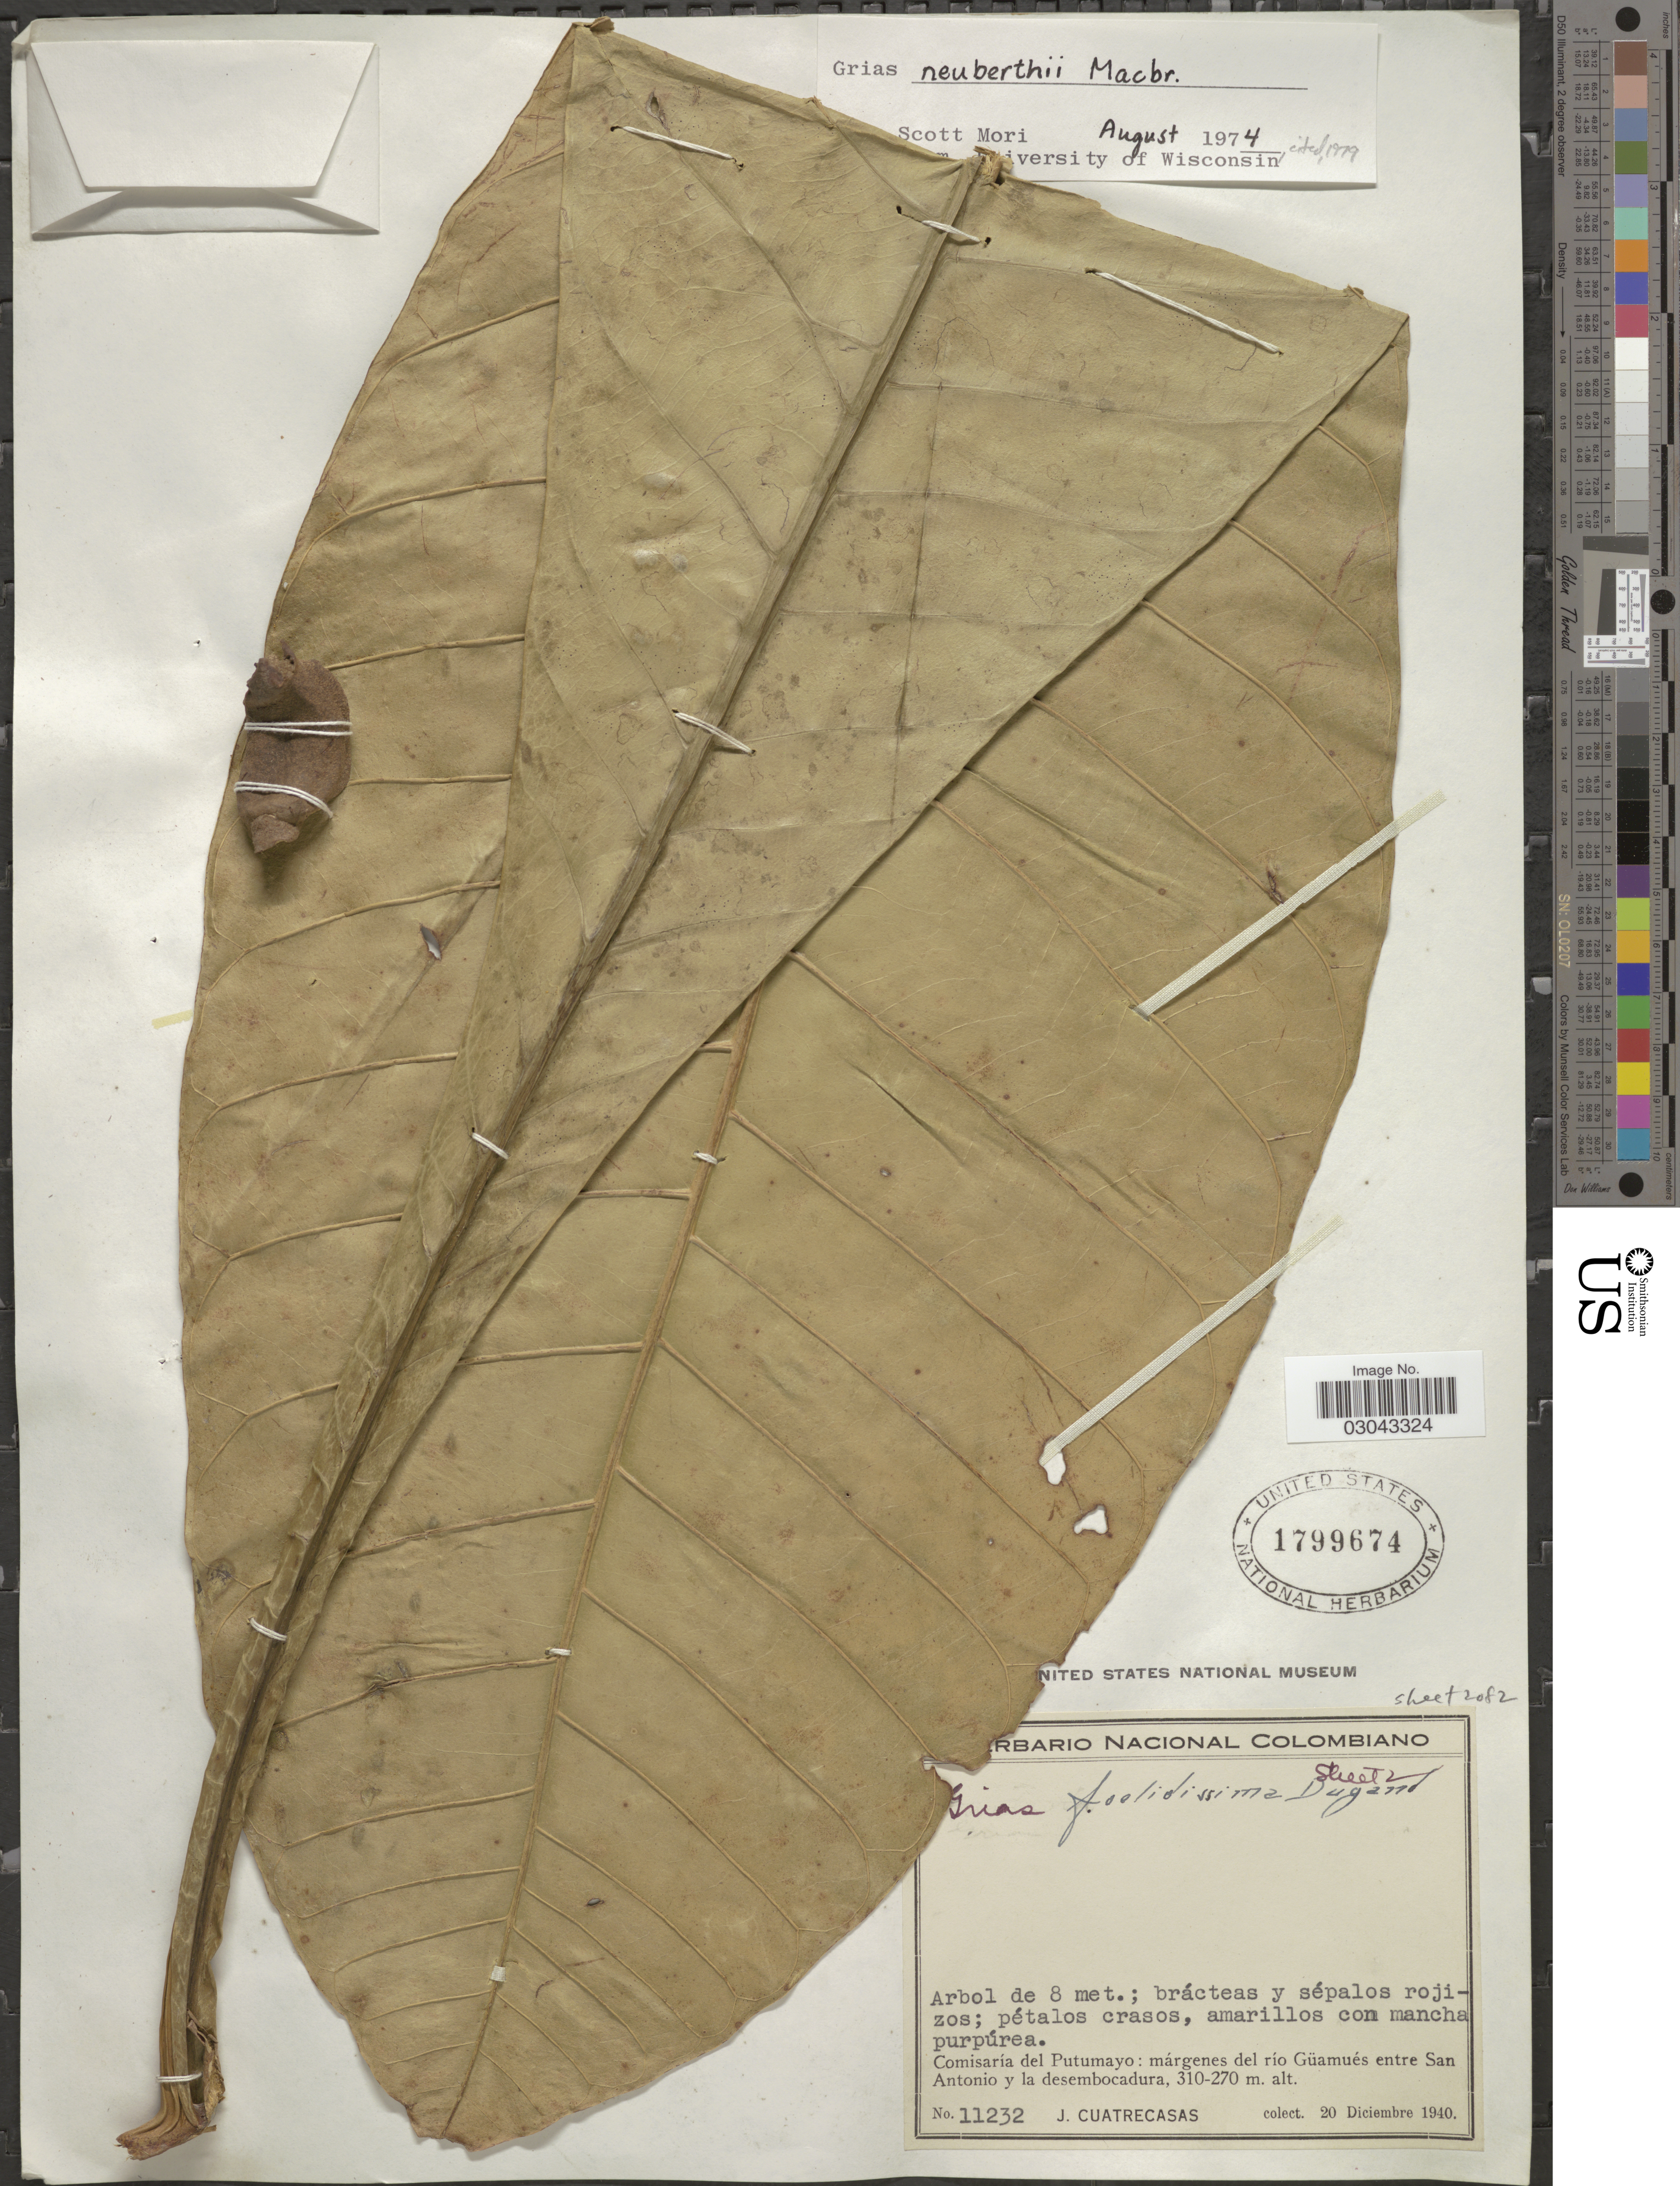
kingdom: Plantae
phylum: Tracheophyta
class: Magnoliopsida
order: Ericales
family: Lecythidaceae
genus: Grias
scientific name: Grias neuberthii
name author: J.F. Macbr.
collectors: J. Cuatrecasas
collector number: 11232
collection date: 1940-12-20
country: Colombia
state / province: Putumayo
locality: Comisaría del Putumayo: márgenes del río Güamués entre San Antonio y la desembocadura.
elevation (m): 270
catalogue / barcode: US 1799674